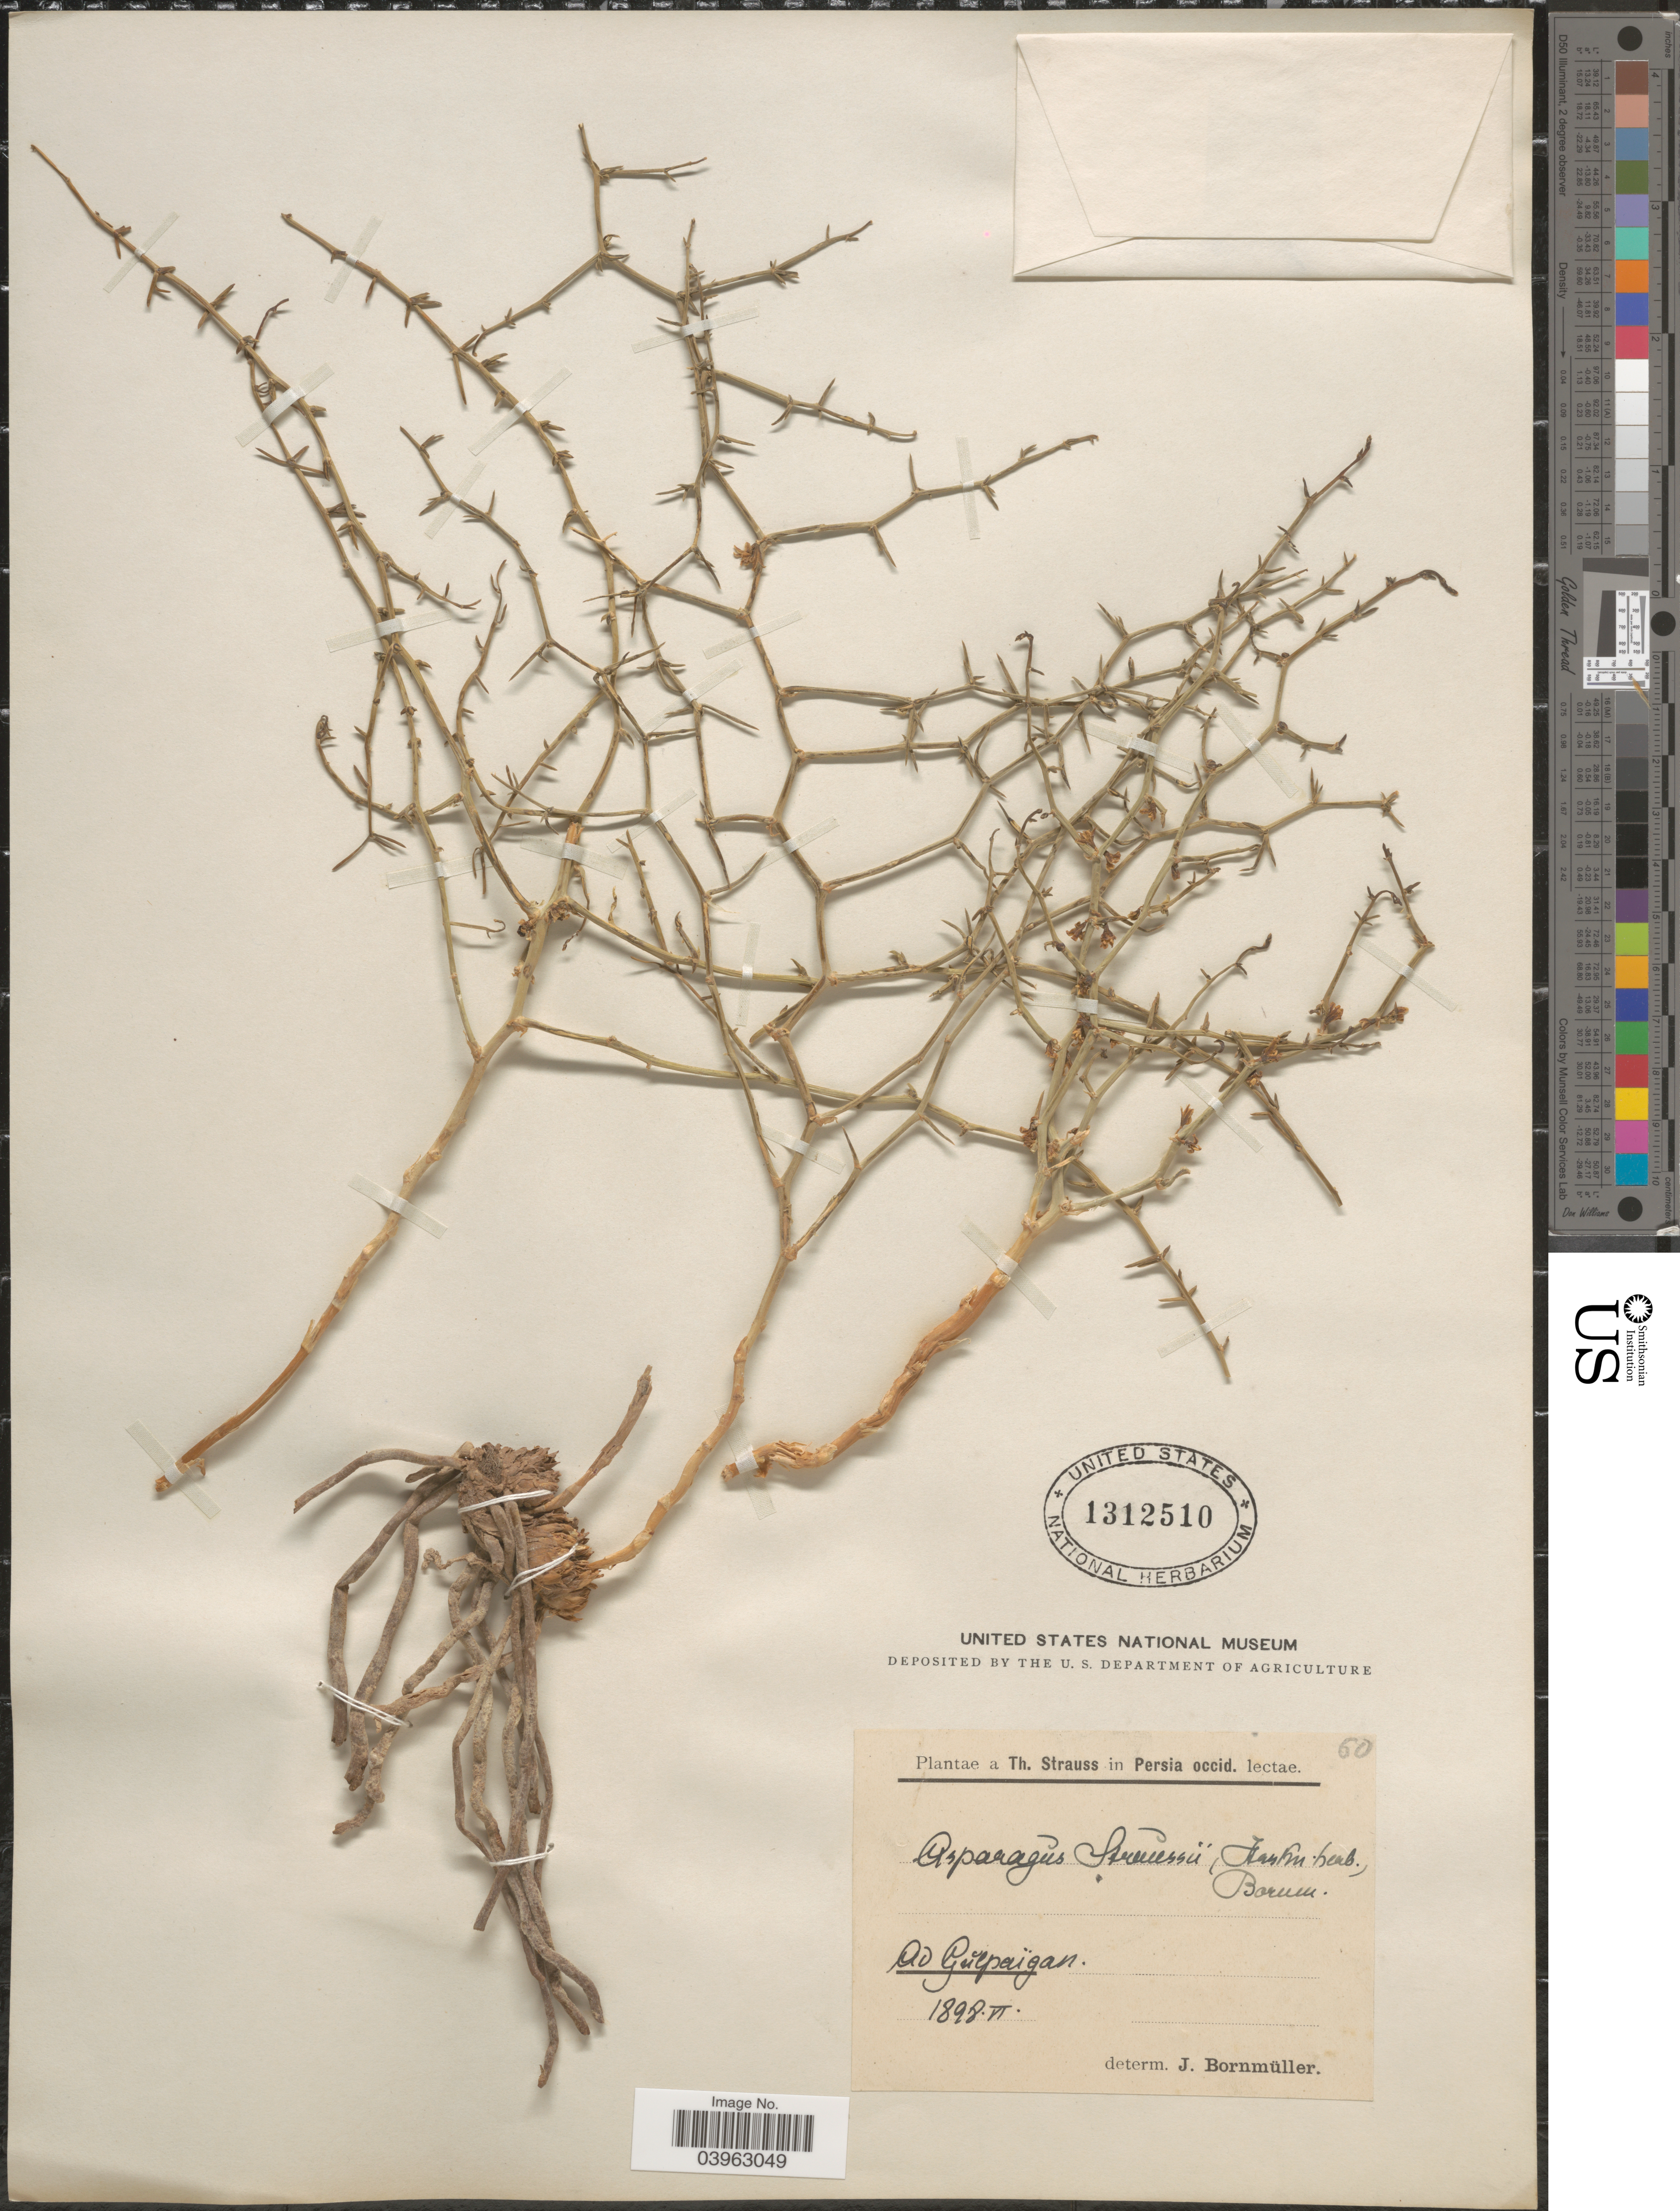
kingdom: Plantae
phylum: Tracheophyta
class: Liliopsida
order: Asparagales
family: Asparagaceae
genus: Asparagus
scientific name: Asparagus straussii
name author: Hausskn. ex Bornm.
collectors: T. Strauss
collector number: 50?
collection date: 1898-06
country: Iran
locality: In Persia occid. Ad Gŭlpaïgan.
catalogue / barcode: US 1312510